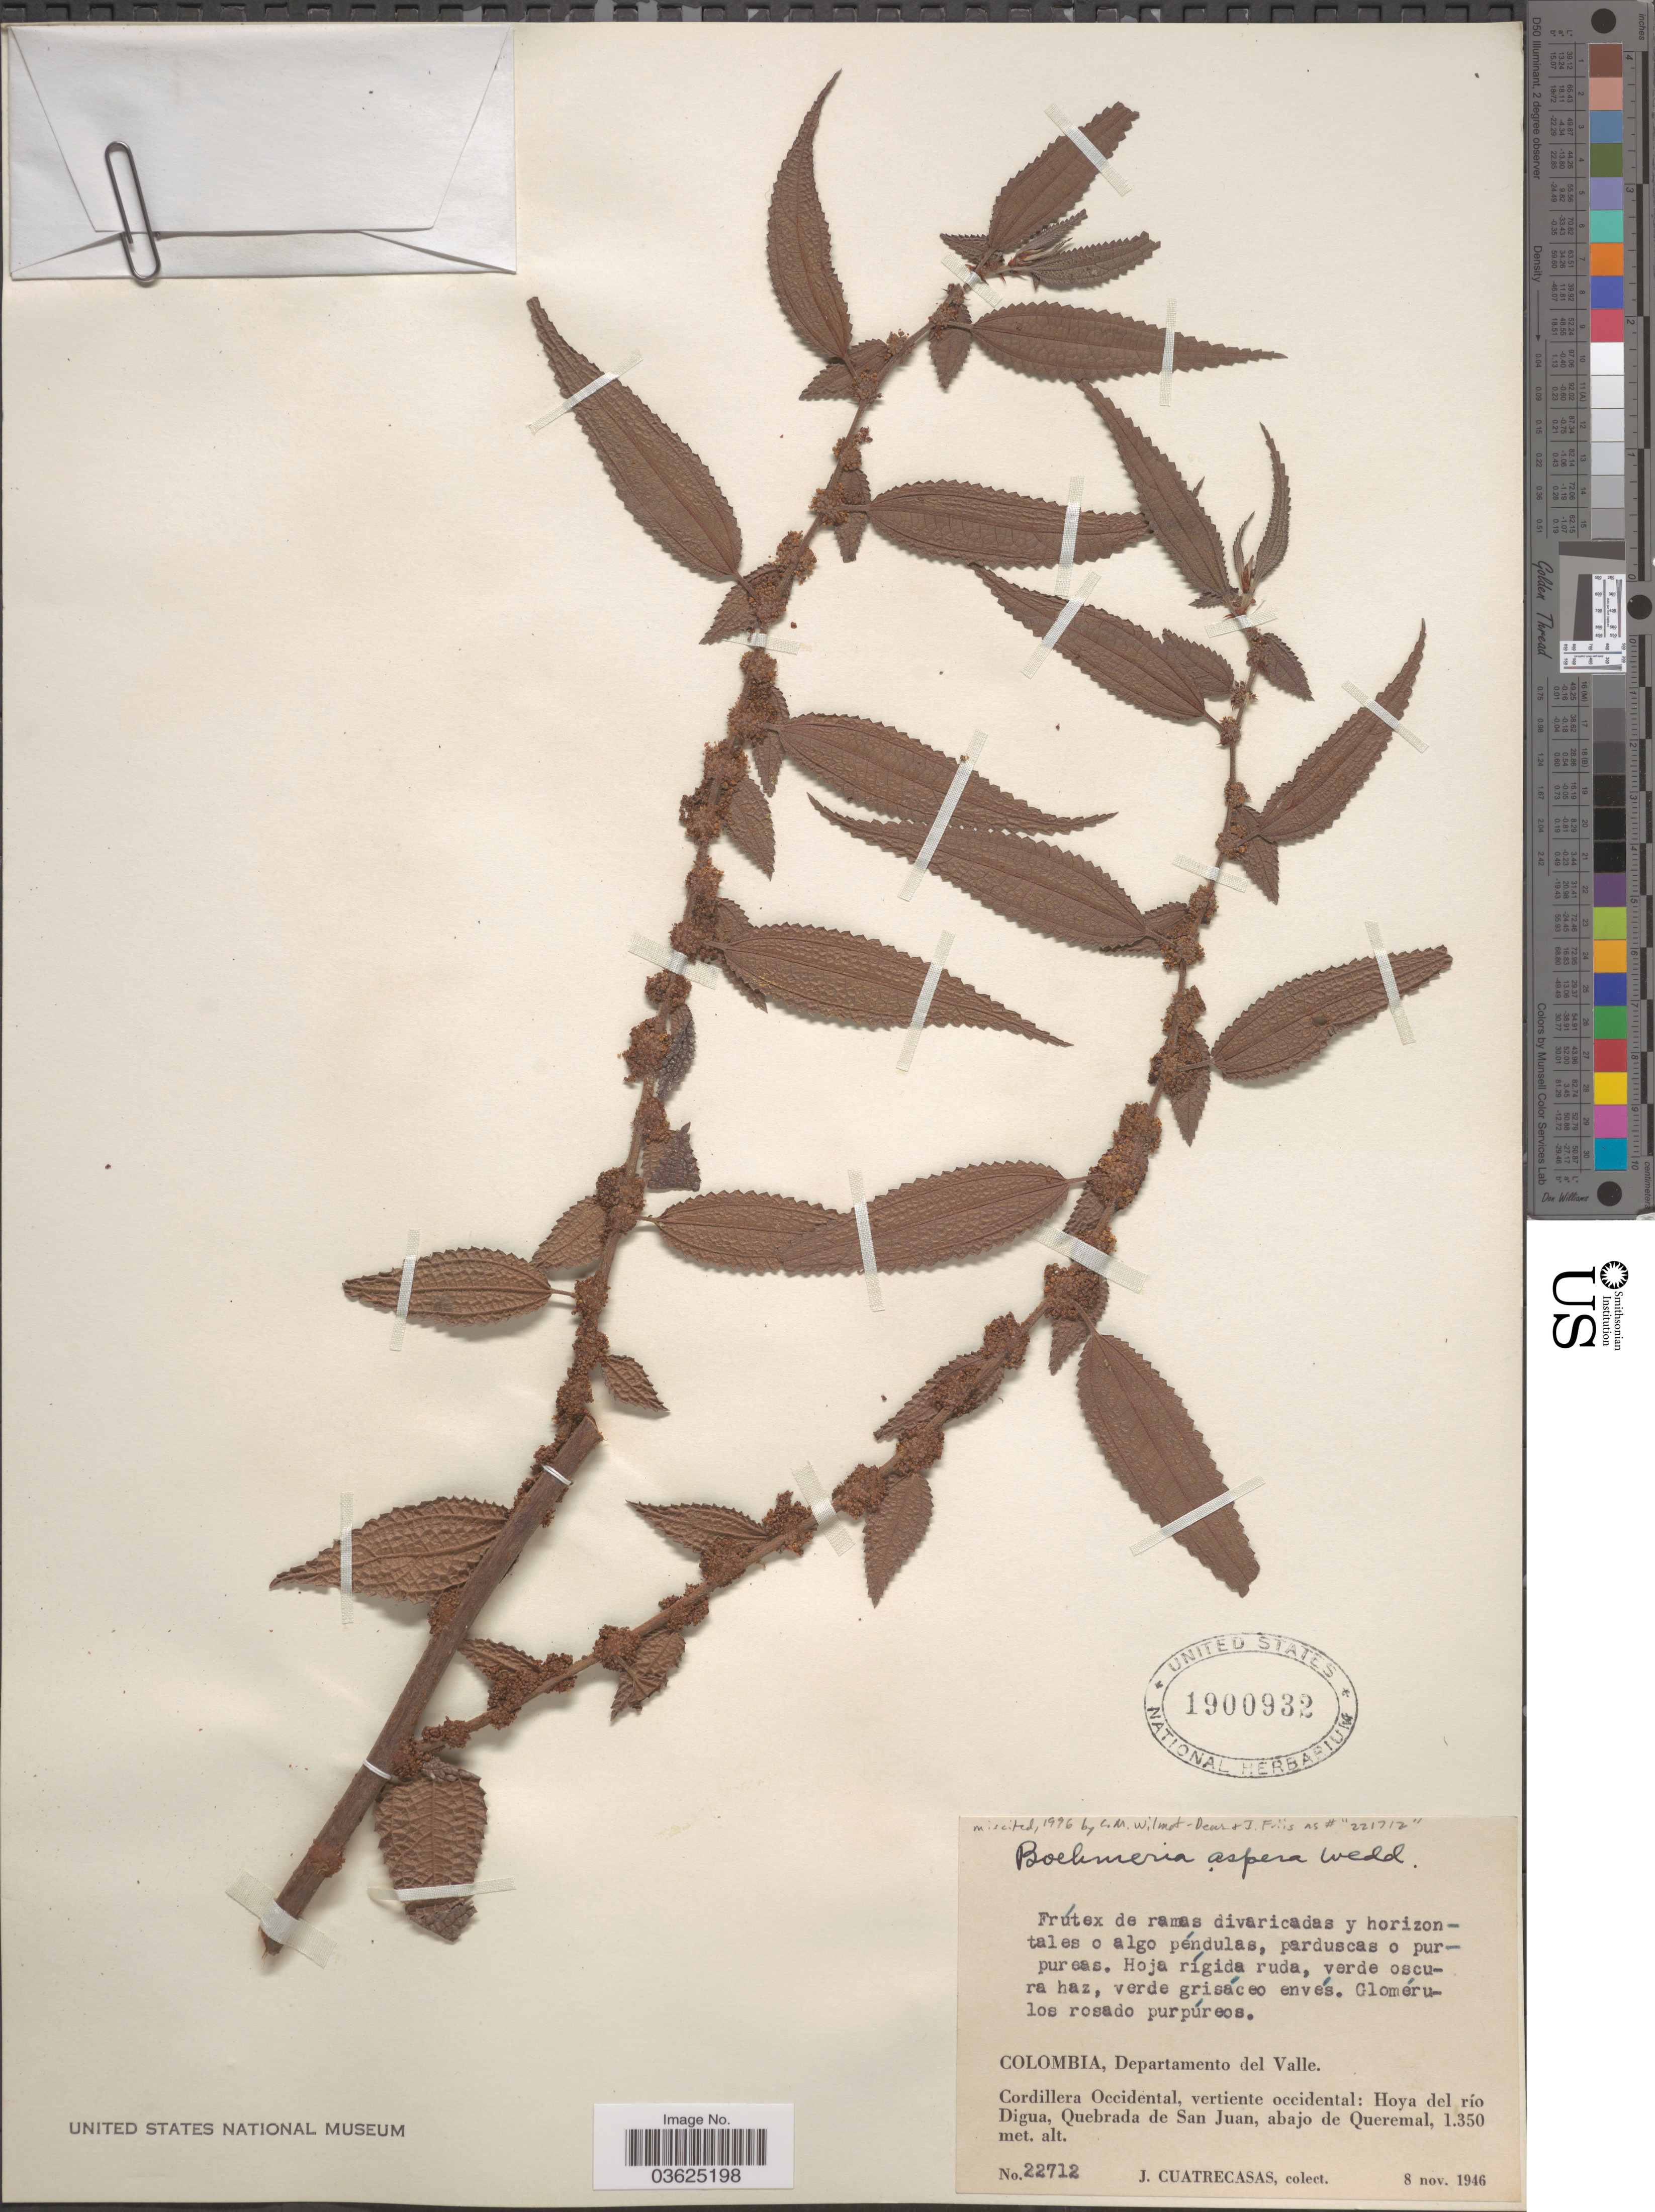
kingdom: Plantae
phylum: Tracheophyta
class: Magnoliopsida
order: Rosales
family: Urticaceae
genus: Boehmeria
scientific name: Boehmeria aspera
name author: Wedd.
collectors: J. Cuatrecasas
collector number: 22712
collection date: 1946-11-08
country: Colombia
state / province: Valle del Cauca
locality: Departamento del Valle. Cordillera Occidental, vertiente occidental: Hoya del río Digua, Quebrada de San Juan, abajo de Queremal.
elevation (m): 1350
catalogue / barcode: US 1900932